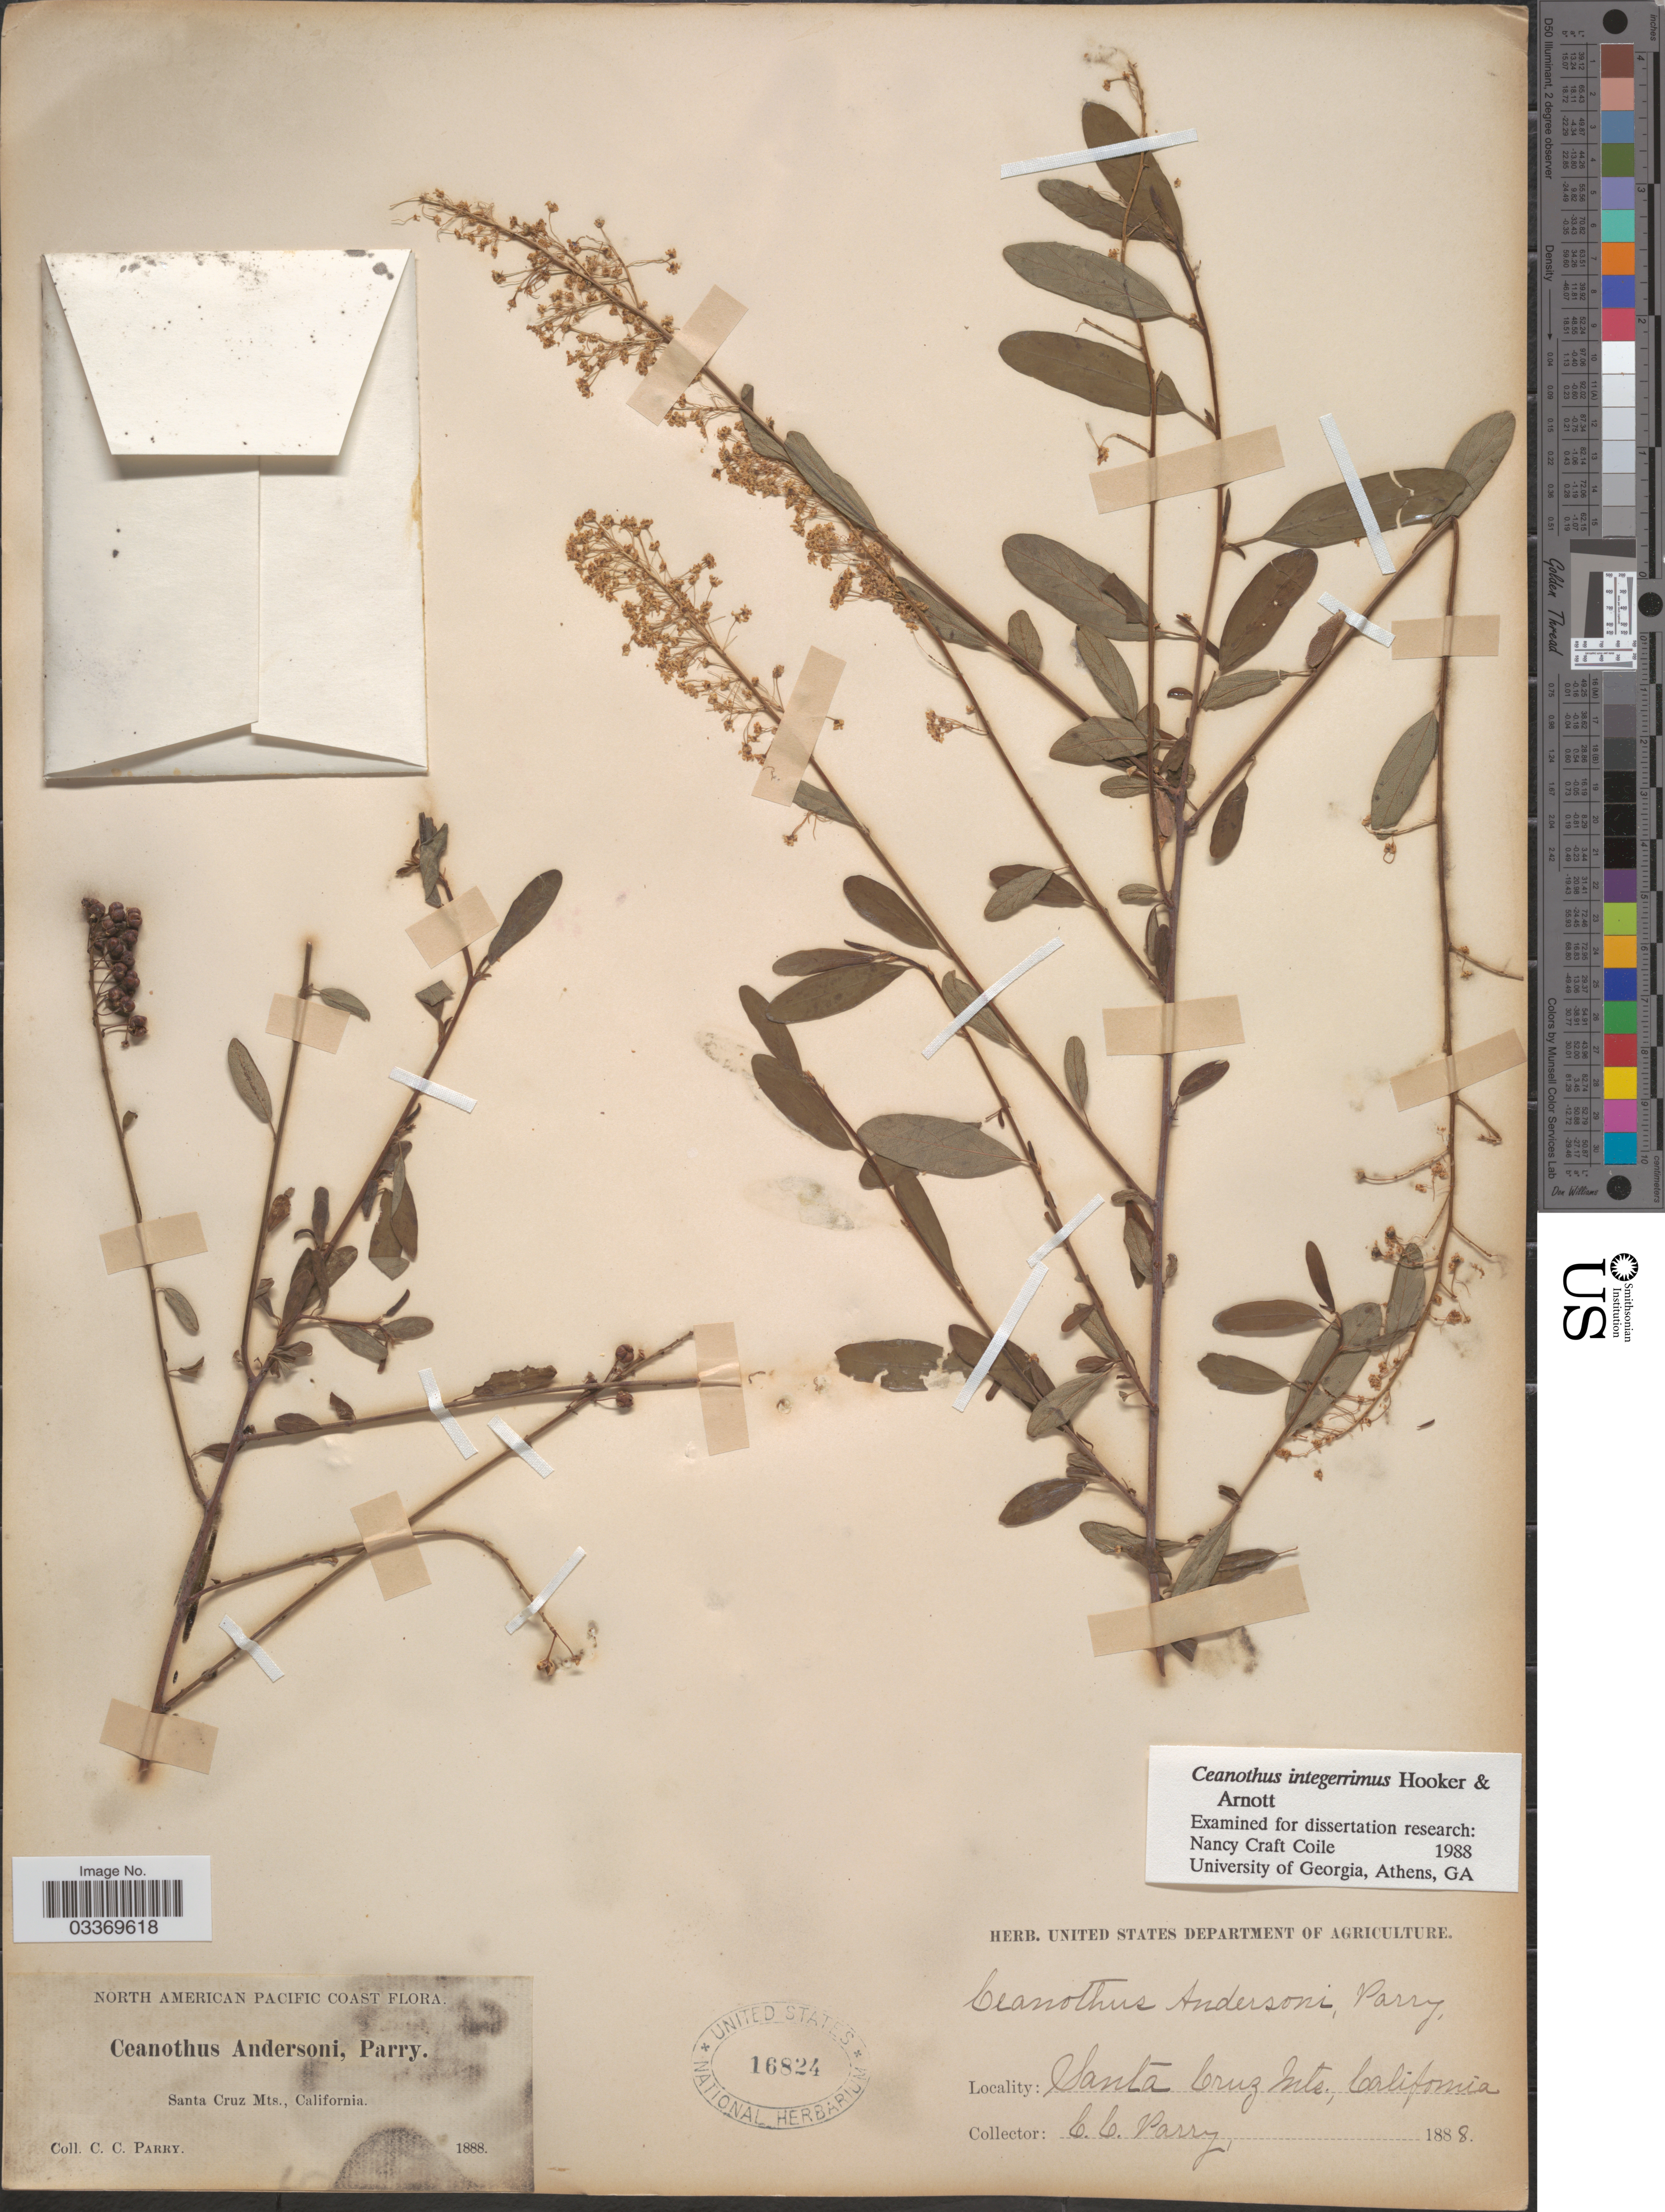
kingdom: Plantae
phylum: Tracheophyta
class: Magnoliopsida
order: Rosales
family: Rhamnaceae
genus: Ceanothus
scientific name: Ceanothus integerrimus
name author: Hook. & Arn.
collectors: C. C. Parry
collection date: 1888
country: United States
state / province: California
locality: Santa Cruz Mts., North American Pacific Coast.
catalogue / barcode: US 16824